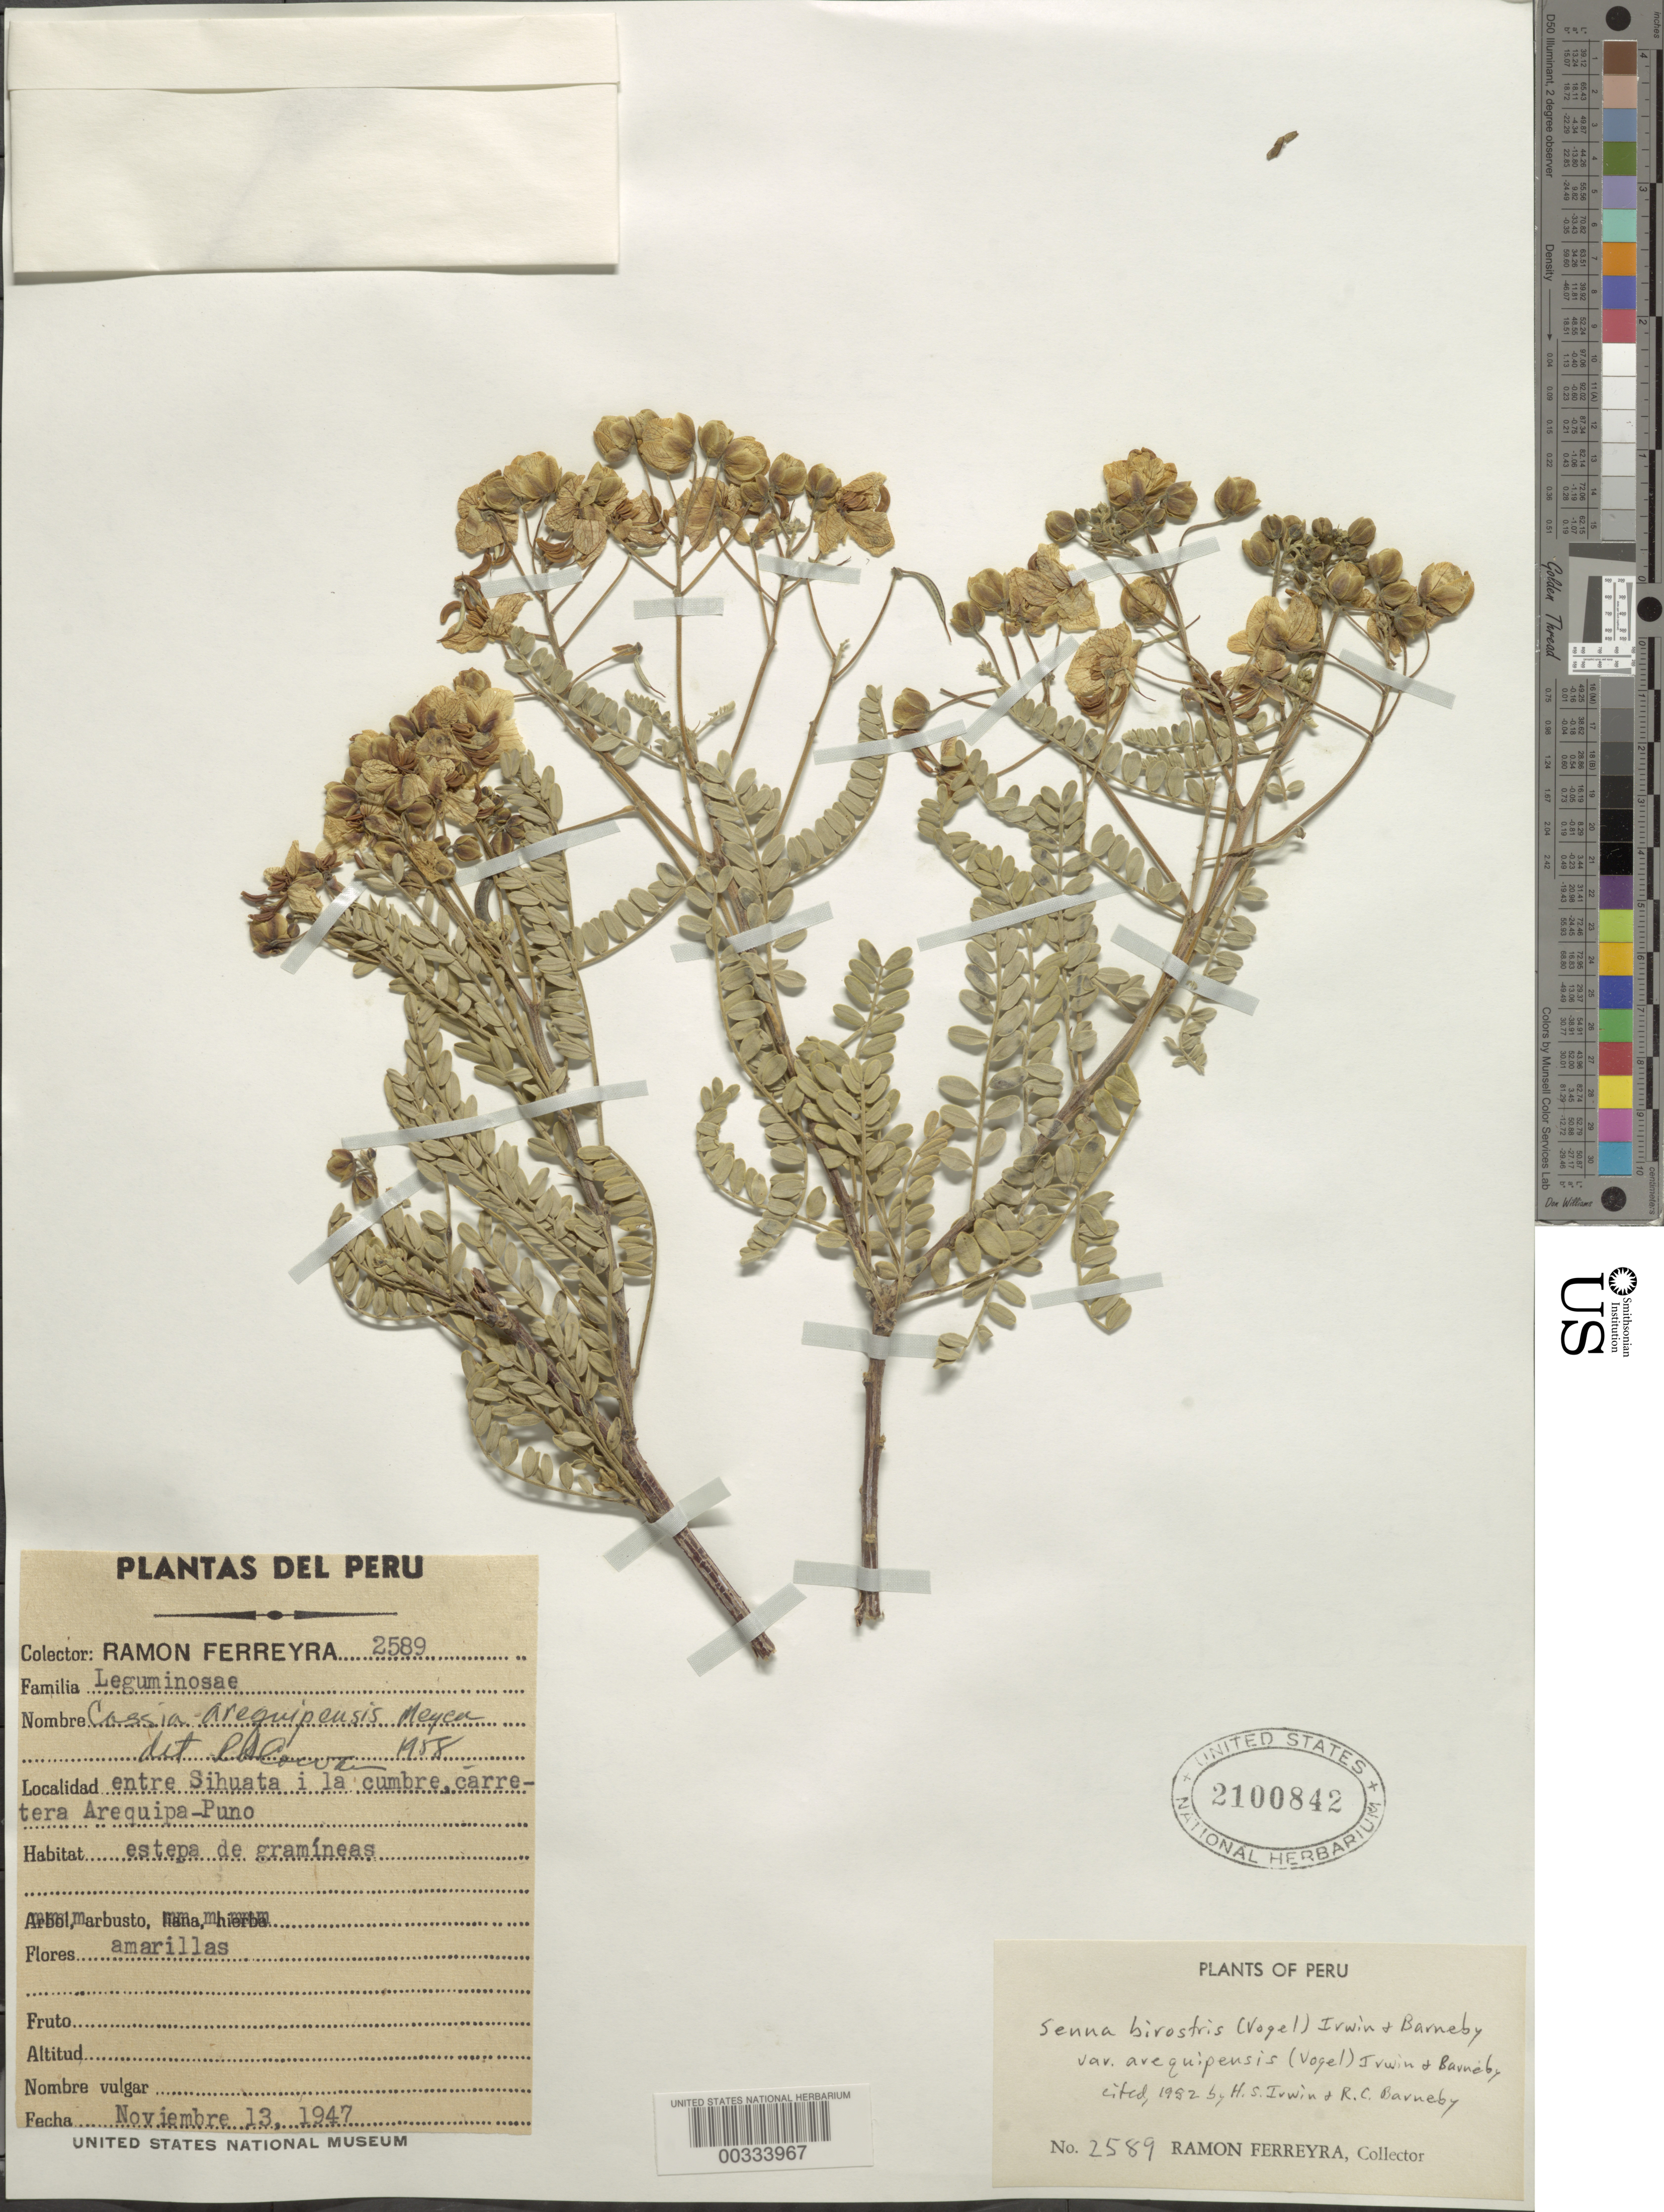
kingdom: Plantae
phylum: Tracheophyta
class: Magnoliopsida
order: Fabales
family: Fabaceae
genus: Senna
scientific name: Senna birostris var. arequipensis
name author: (Vogel) H.S. Irwin & Barneby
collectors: R. A. Ferreyra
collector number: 2589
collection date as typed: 13 Nov 1947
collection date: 1947-11-13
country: Peru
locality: between Sihuata and the summit, road Arequipa-Puno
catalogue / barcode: US 2100842